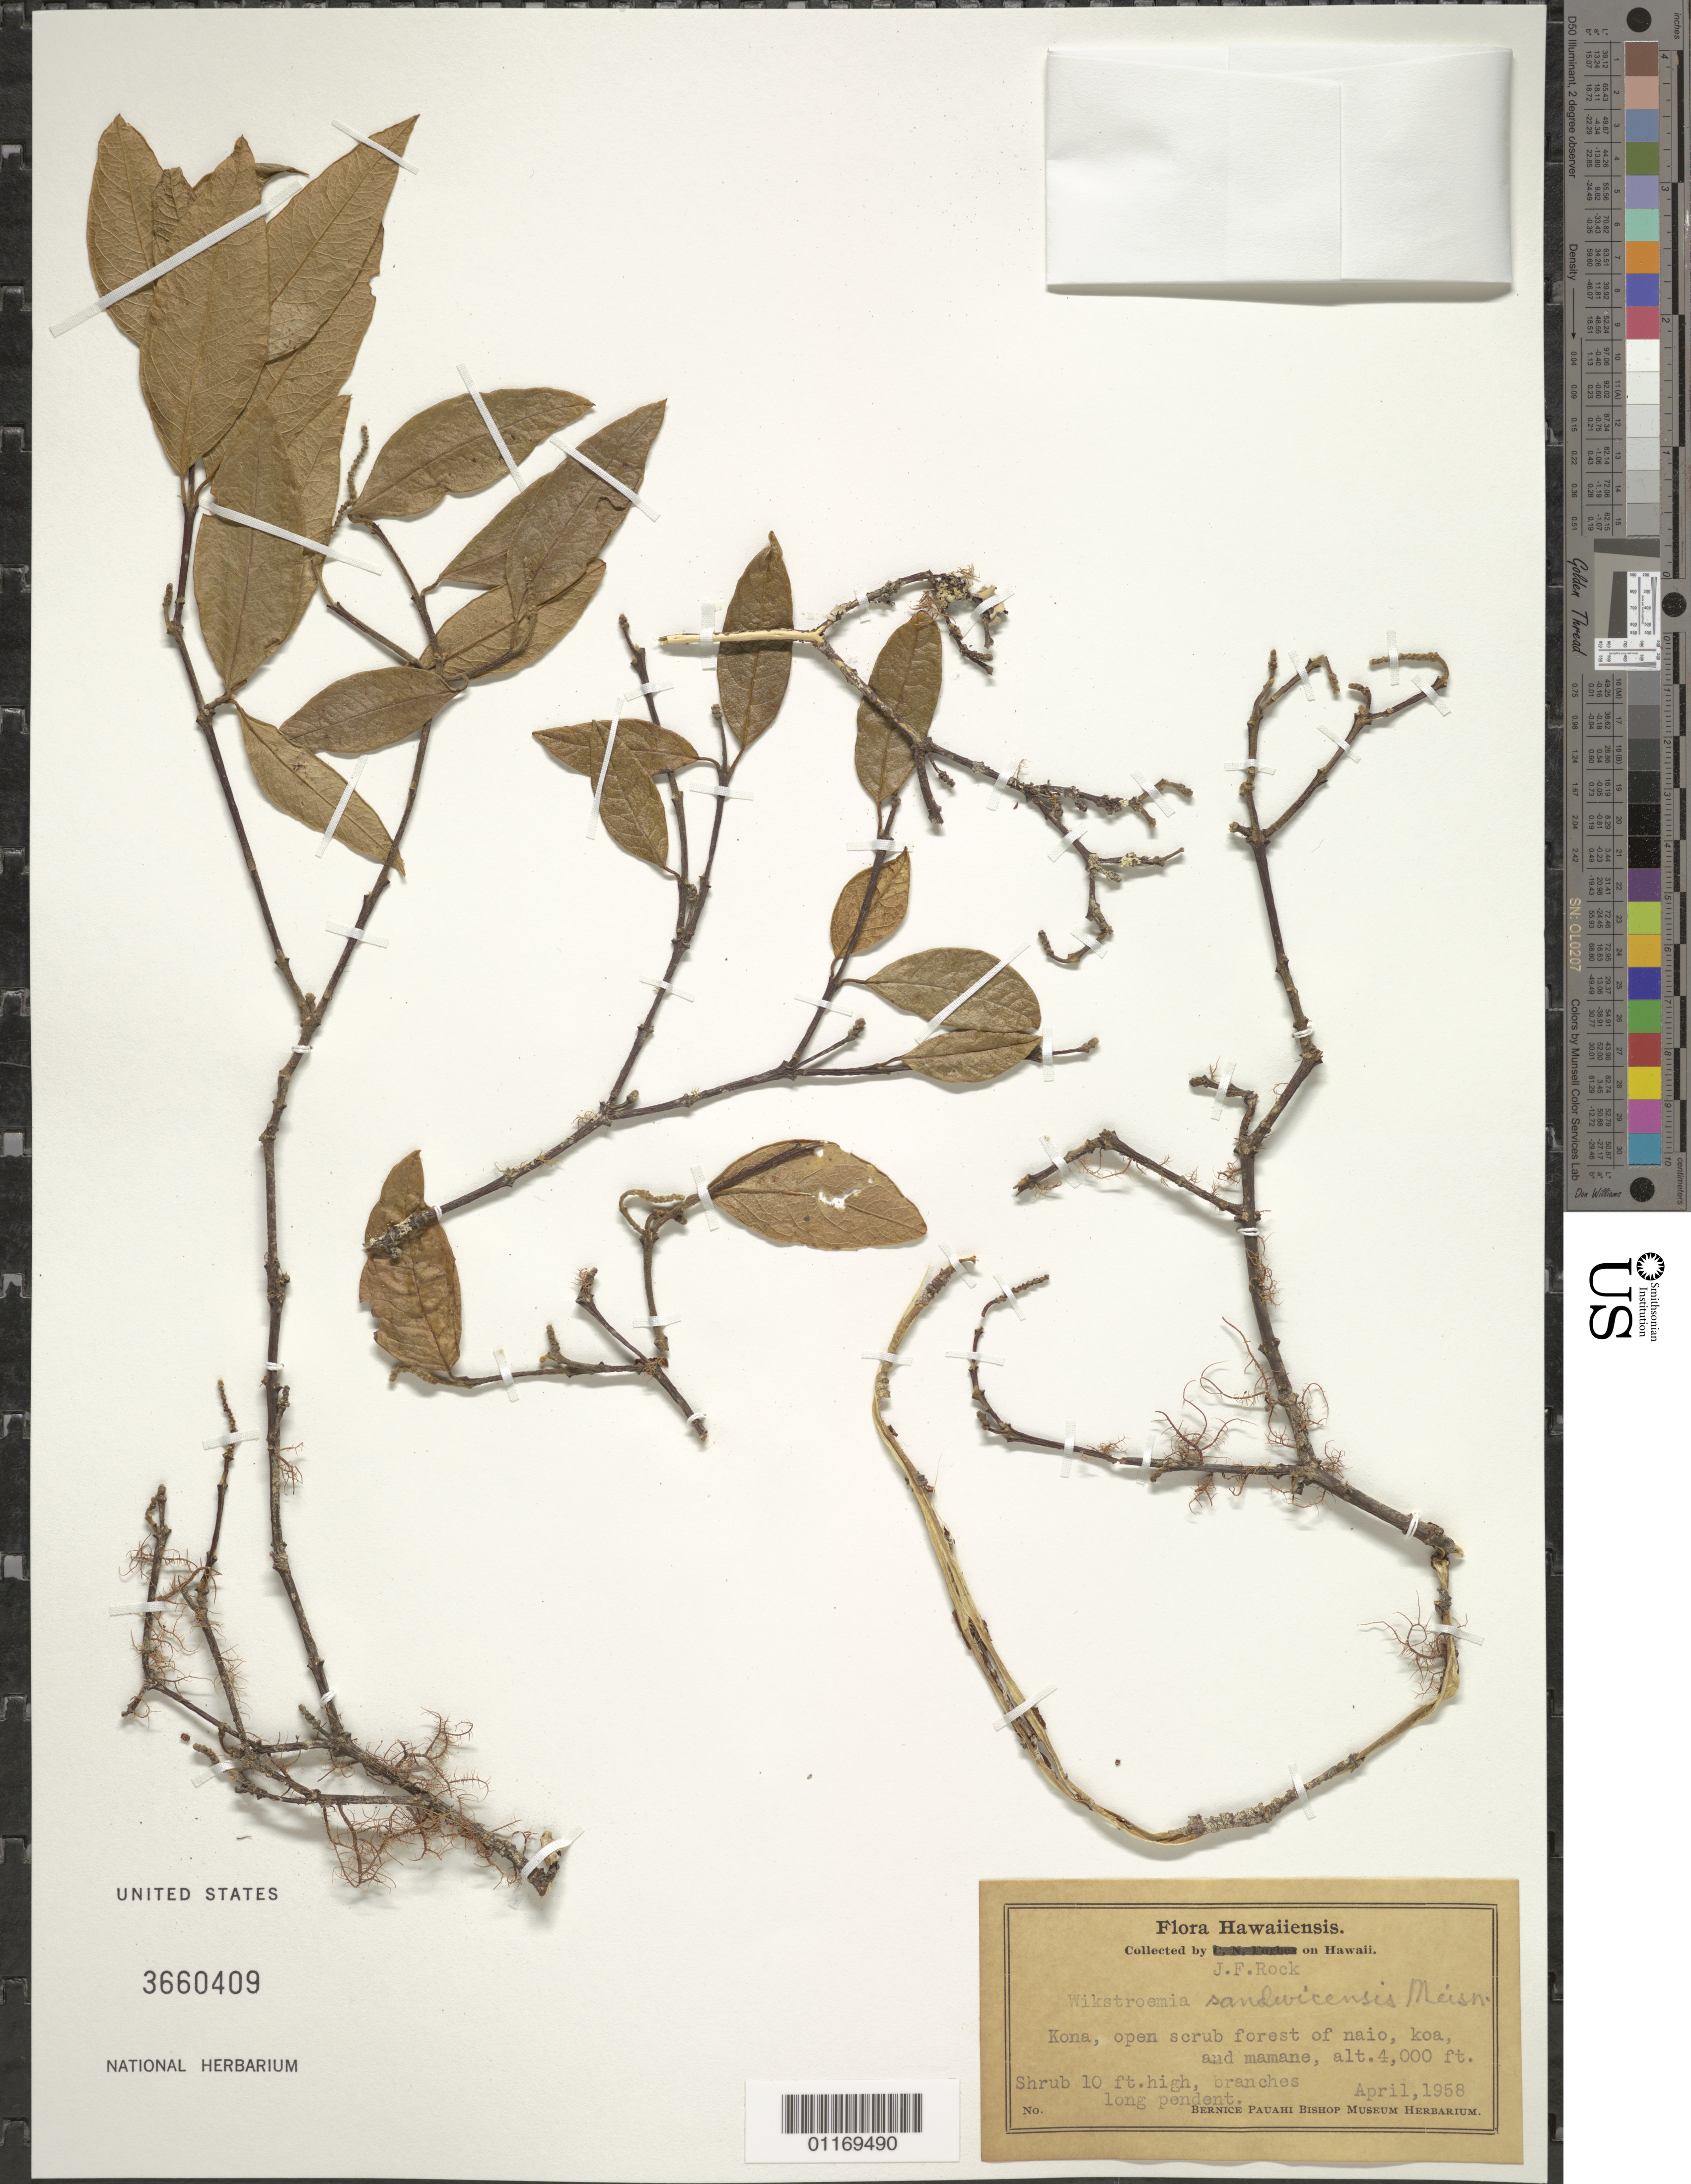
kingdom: Plantae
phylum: Tracheophyta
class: Magnoliopsida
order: Malvales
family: Thymelaeaceae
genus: Wikstroemia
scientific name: Wikstroemia sandwicensis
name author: Meisn.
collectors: J. F. Rock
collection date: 1958-04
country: United States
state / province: Hawaii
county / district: Hawaii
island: Hawaii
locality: Kona.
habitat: Open scrub forest.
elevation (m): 1219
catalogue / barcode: US 3660409